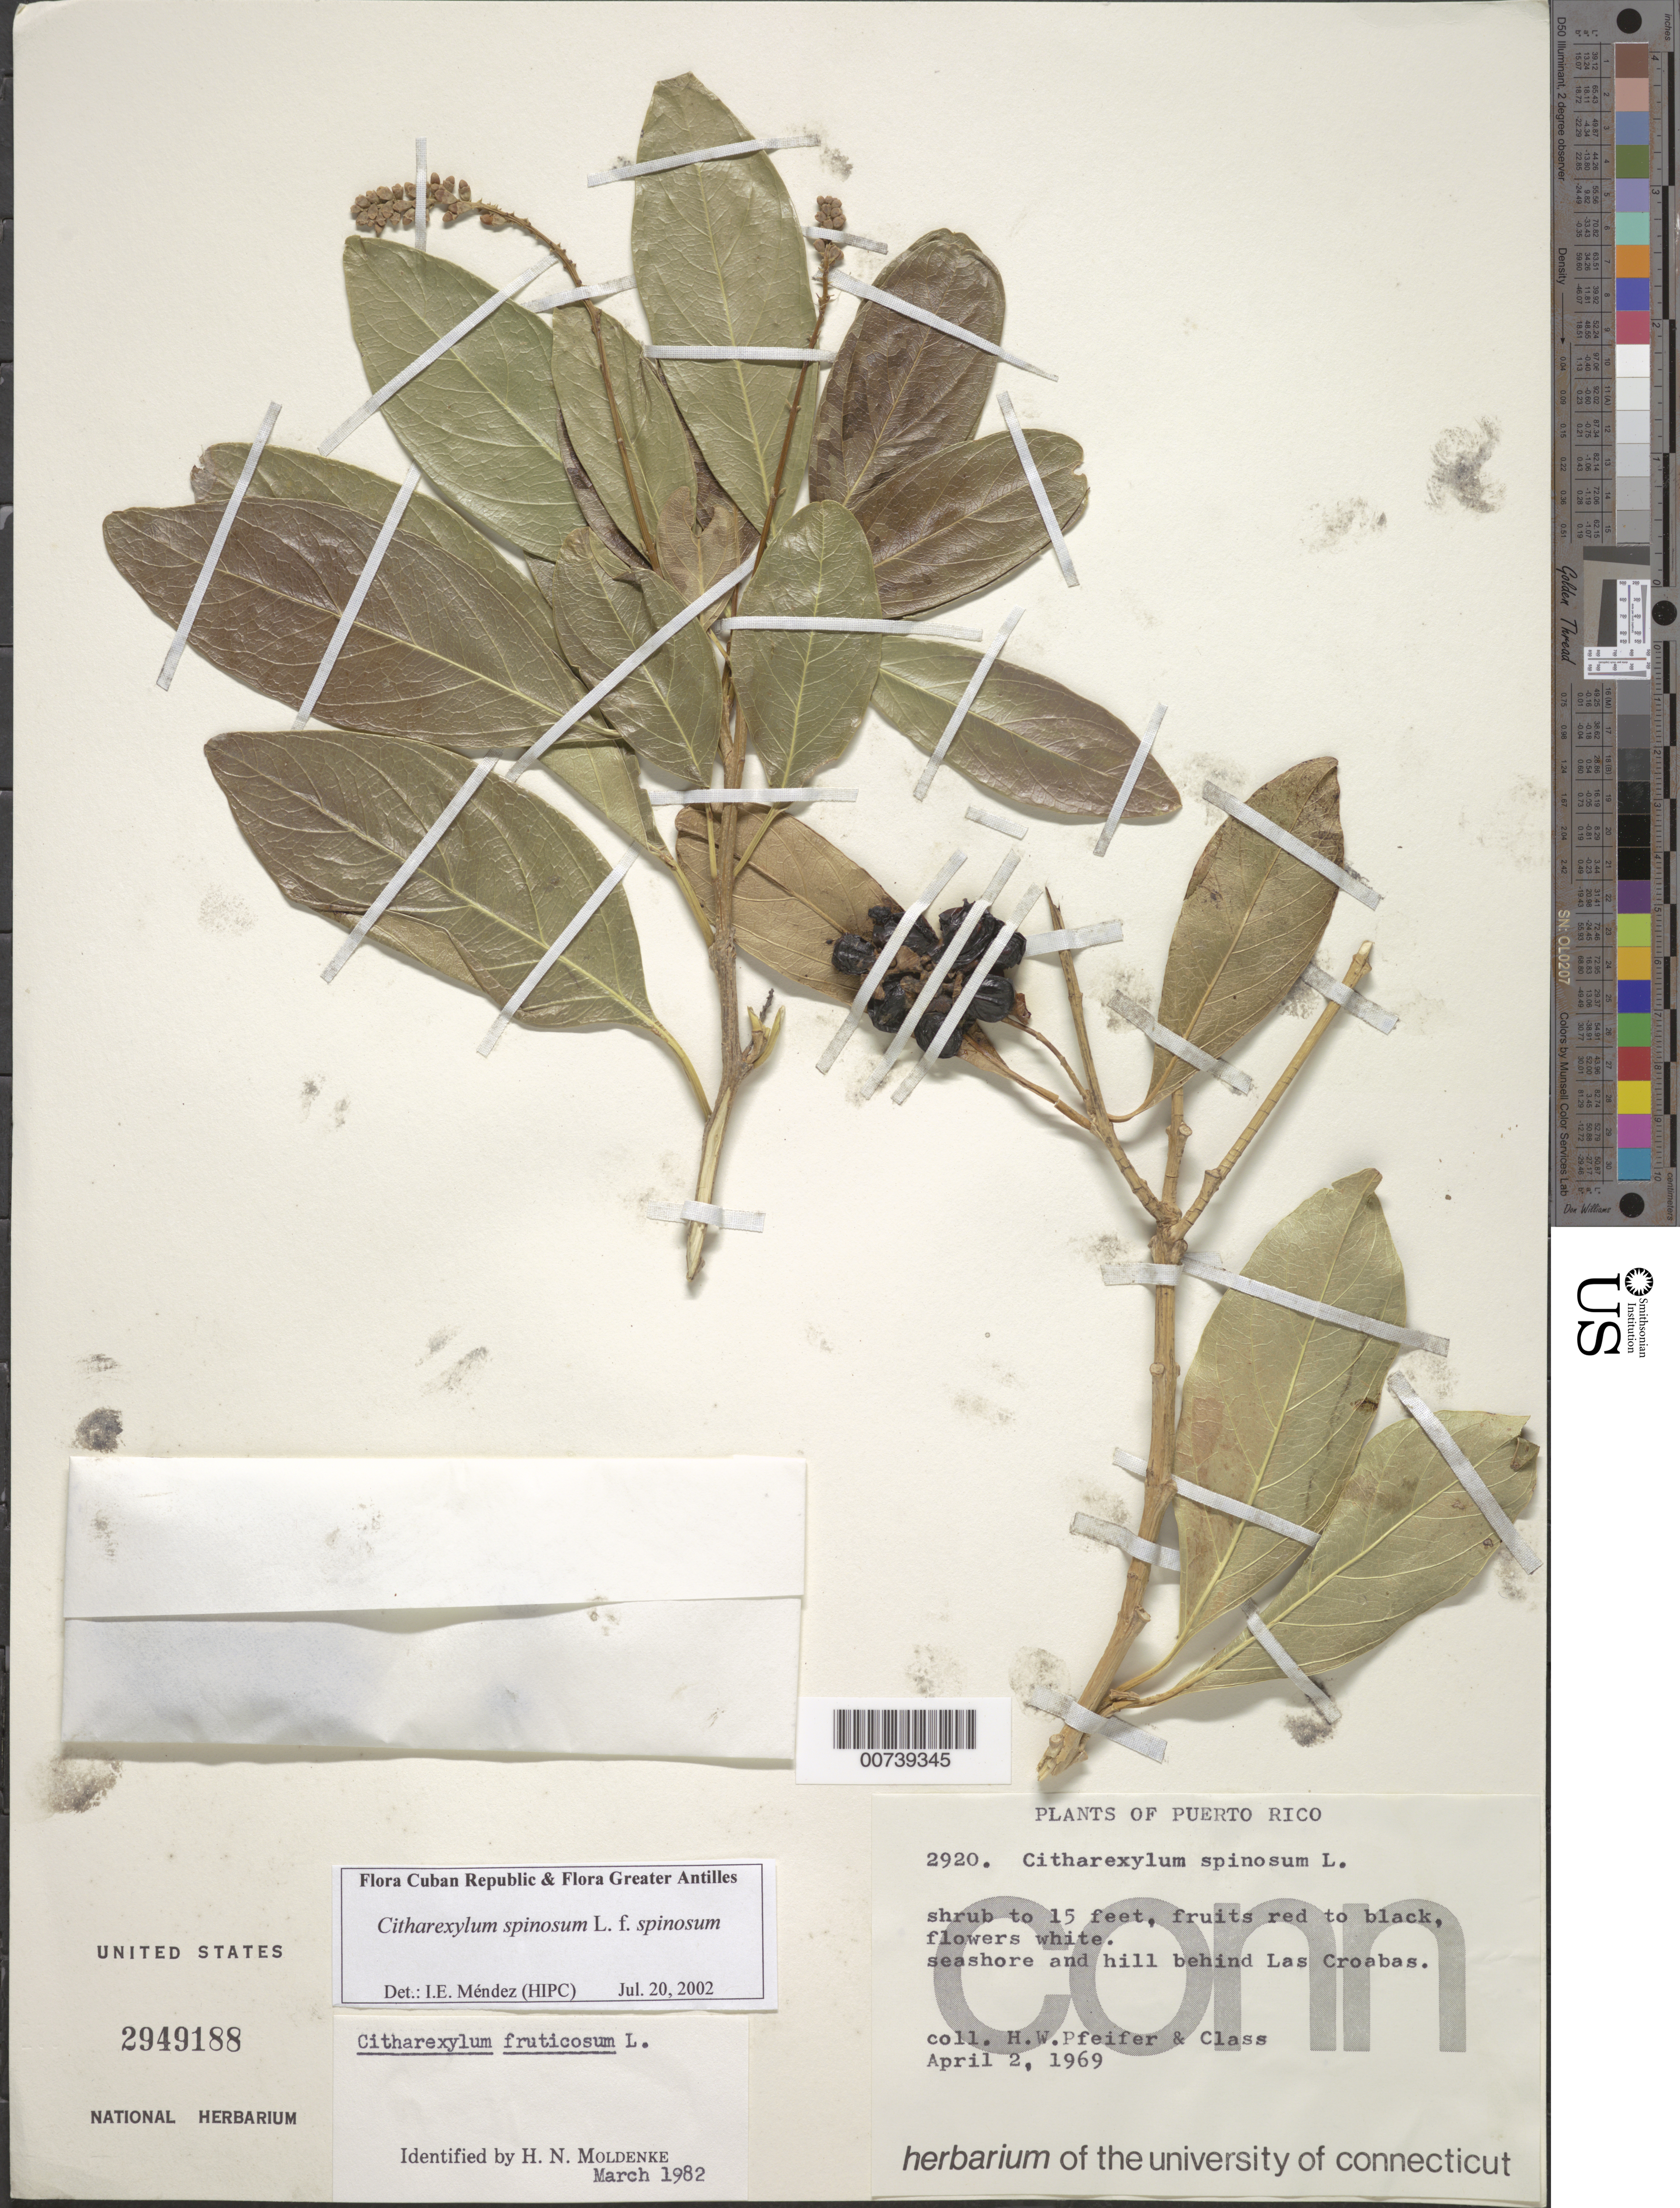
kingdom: Plantae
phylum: Tracheophyta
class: Magnoliopsida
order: Lamiales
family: Verbenaceae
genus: Citharexylum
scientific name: Citharexylum spinosum f. spinosum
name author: L.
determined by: Méndez, Isidro E., (HIPC)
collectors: H. W. Pfeifer & Class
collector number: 2920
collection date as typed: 02 Apr 1969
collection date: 1969-04-02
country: Puerto Rico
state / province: Fajardo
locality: Seashore and hill behing the Croabas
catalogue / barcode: US 2949188